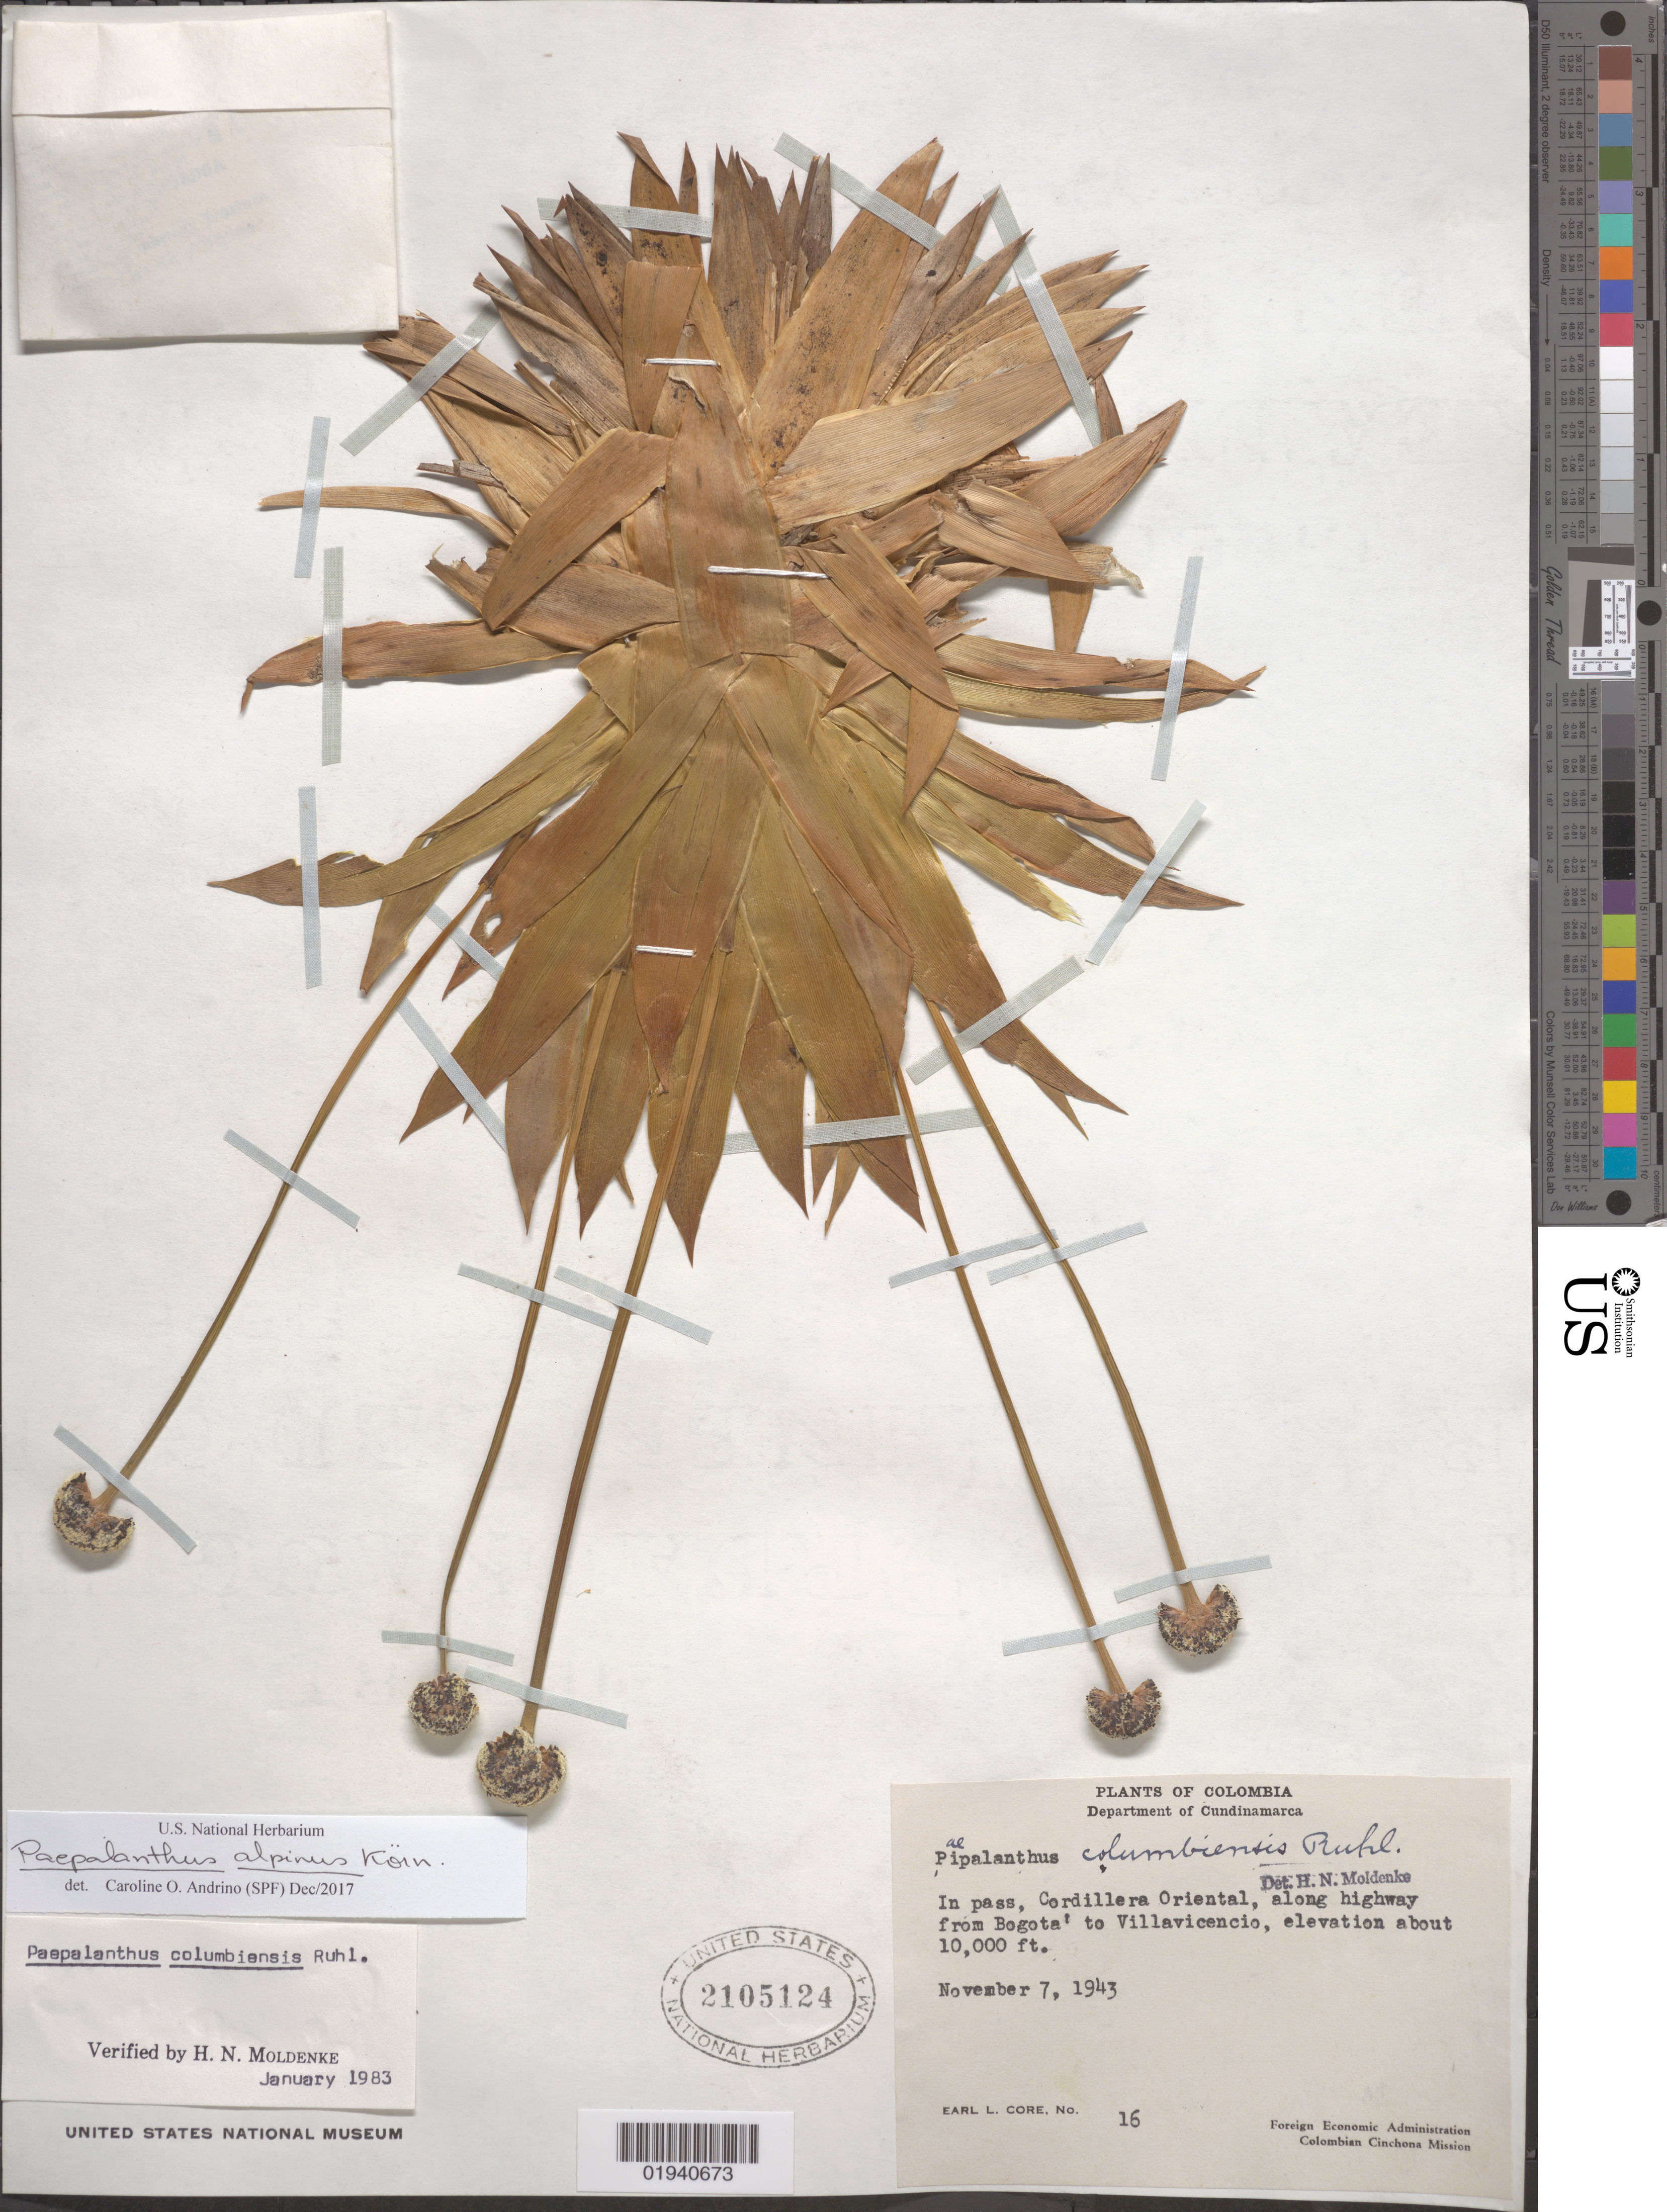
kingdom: Plantae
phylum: Tracheophyta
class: Liliopsida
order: Poales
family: Eriocaulaceae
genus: Paepalanthus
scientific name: Paepalanthus alpinus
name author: Körn.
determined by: Andrino, C. O.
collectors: E. L. Core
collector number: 16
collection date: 1943-11-07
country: Colombia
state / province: Cundinamarca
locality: In pass, Cordillera Oriental, along highway from Bogotá to Villavicencio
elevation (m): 3048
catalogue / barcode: US 2105124